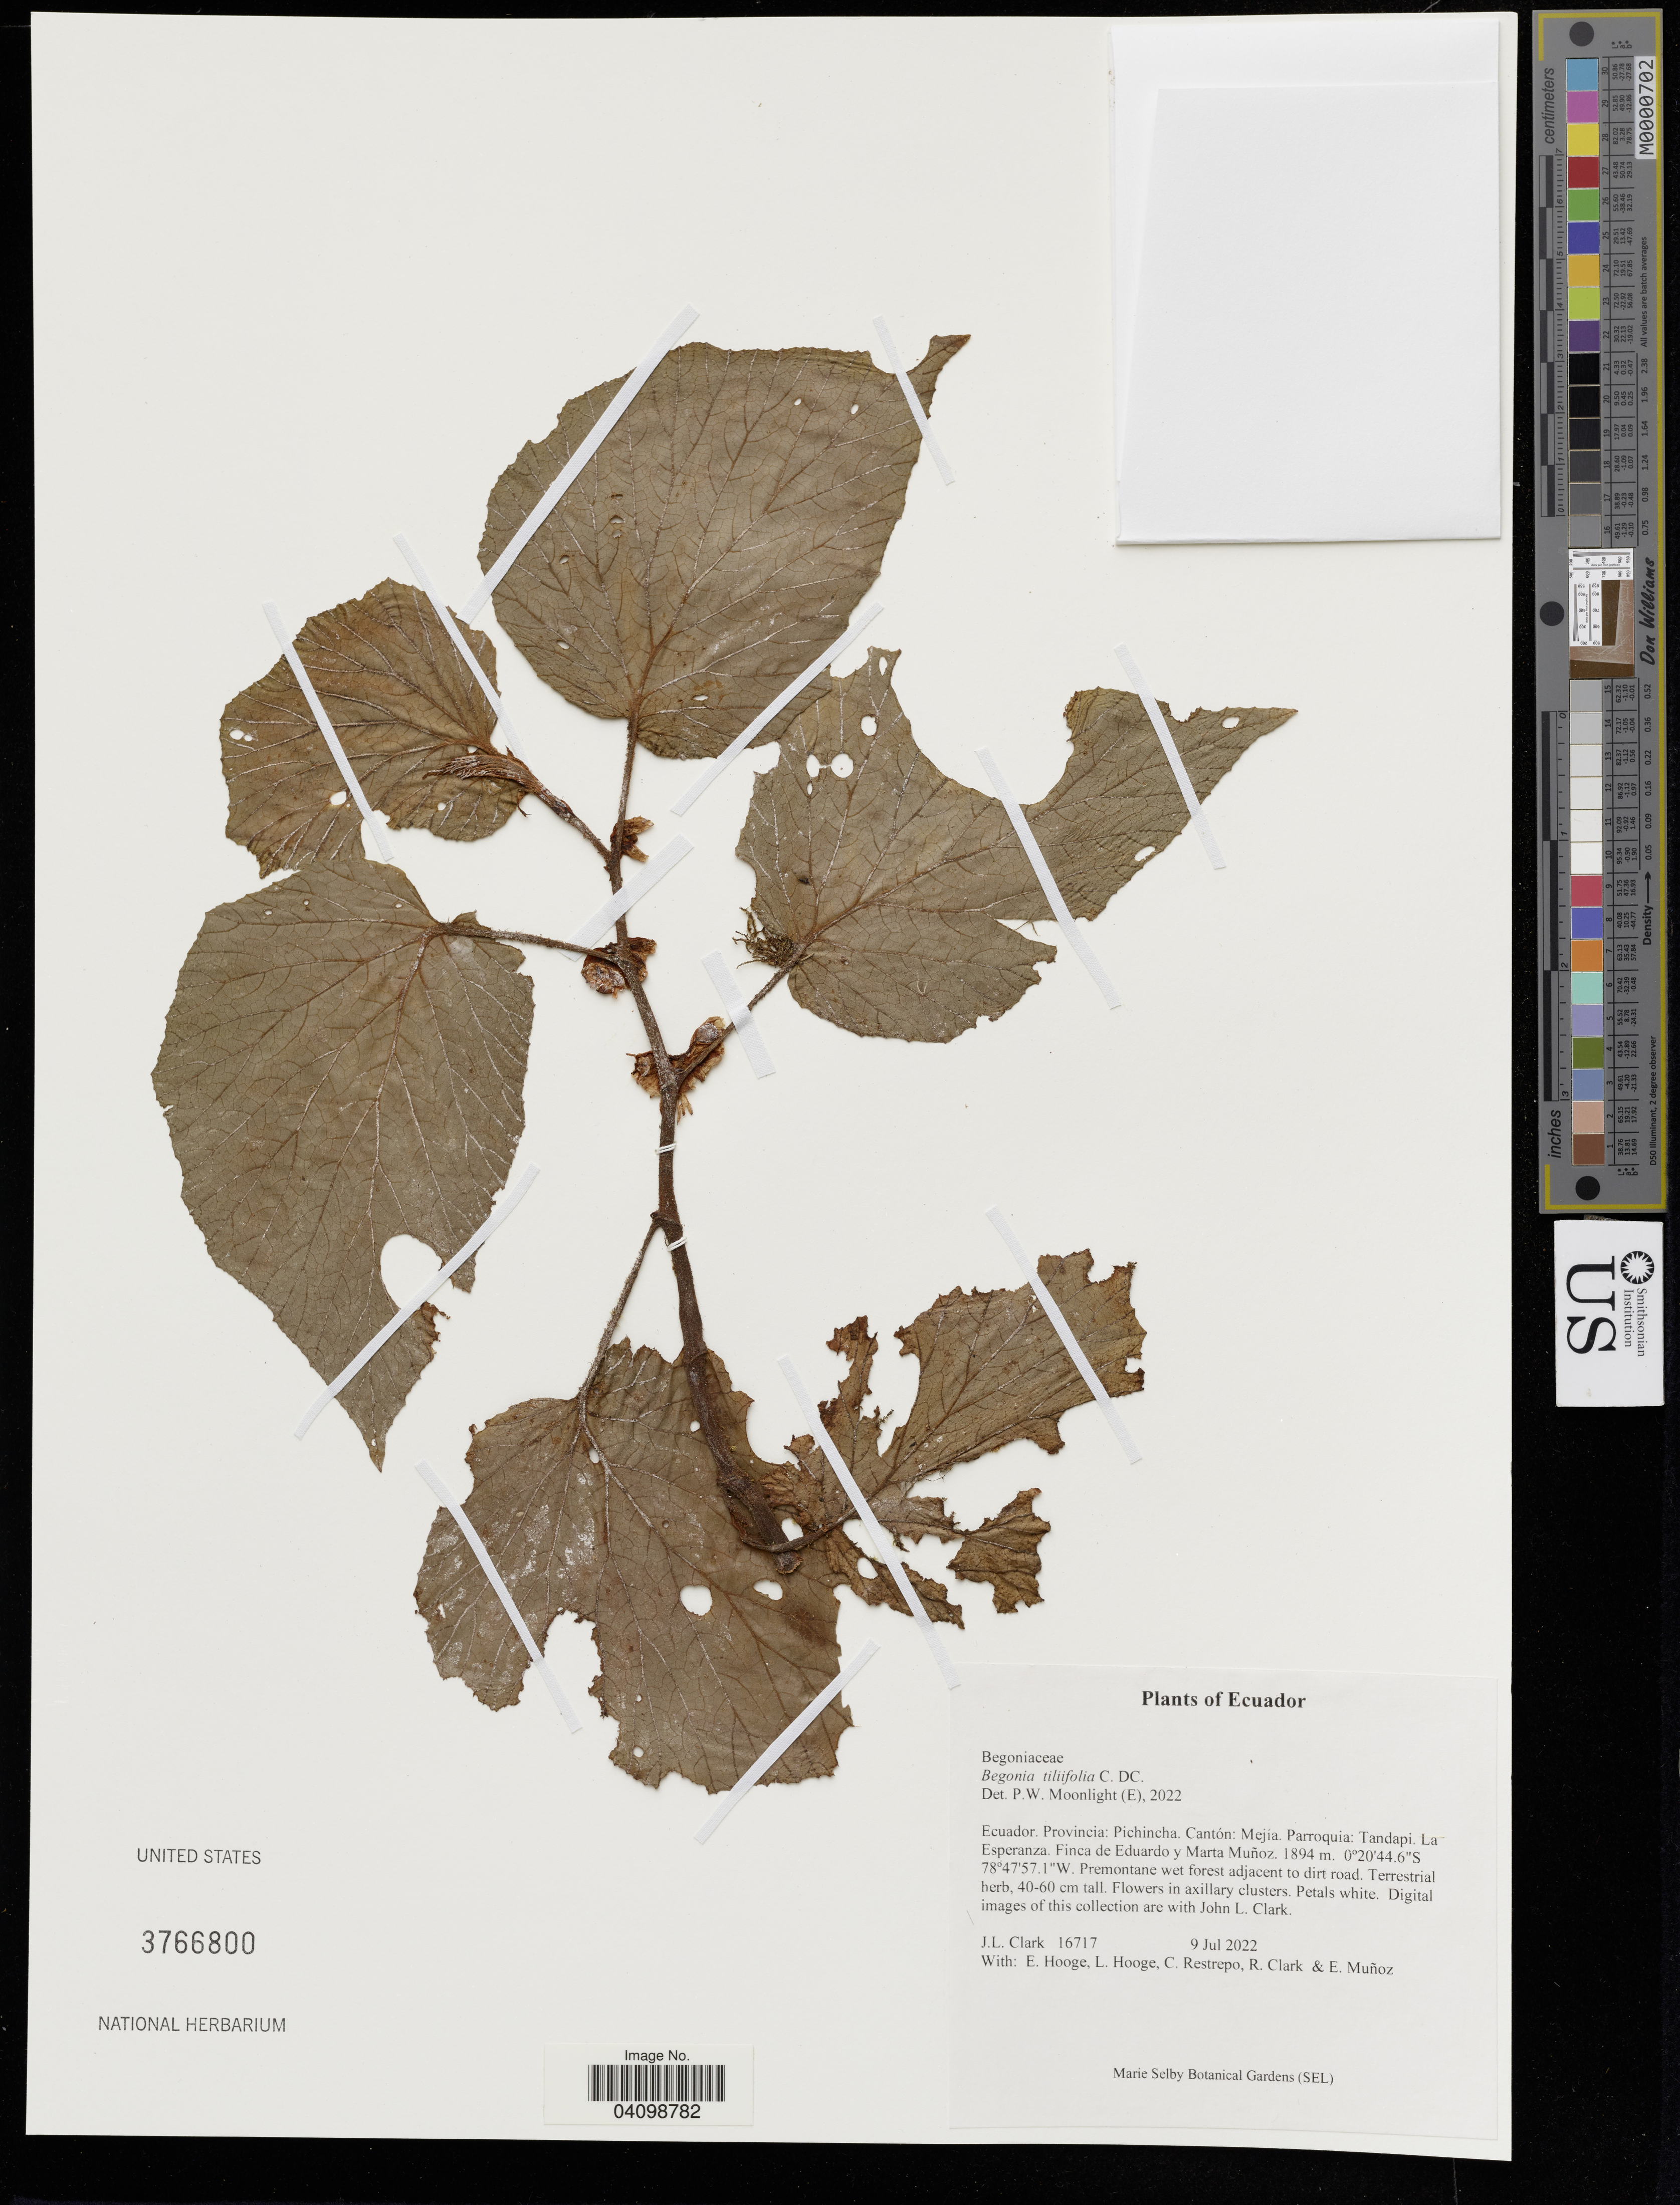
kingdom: Plantae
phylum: Tracheophyta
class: Magnoliopsida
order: Cucurbitales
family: Begoniaceae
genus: Begonia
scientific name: Begonia tiliifolia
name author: C. DC.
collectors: J. Clark & C. Restrepo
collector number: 16717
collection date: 2022-07-09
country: Ecuador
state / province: Pichincha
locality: Pichincha. Cantón: Mejía. Parroquia: Tandapi. La Esperanza. Finca de Eduardo y Marta Muñoz.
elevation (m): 1894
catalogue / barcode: US 3766800